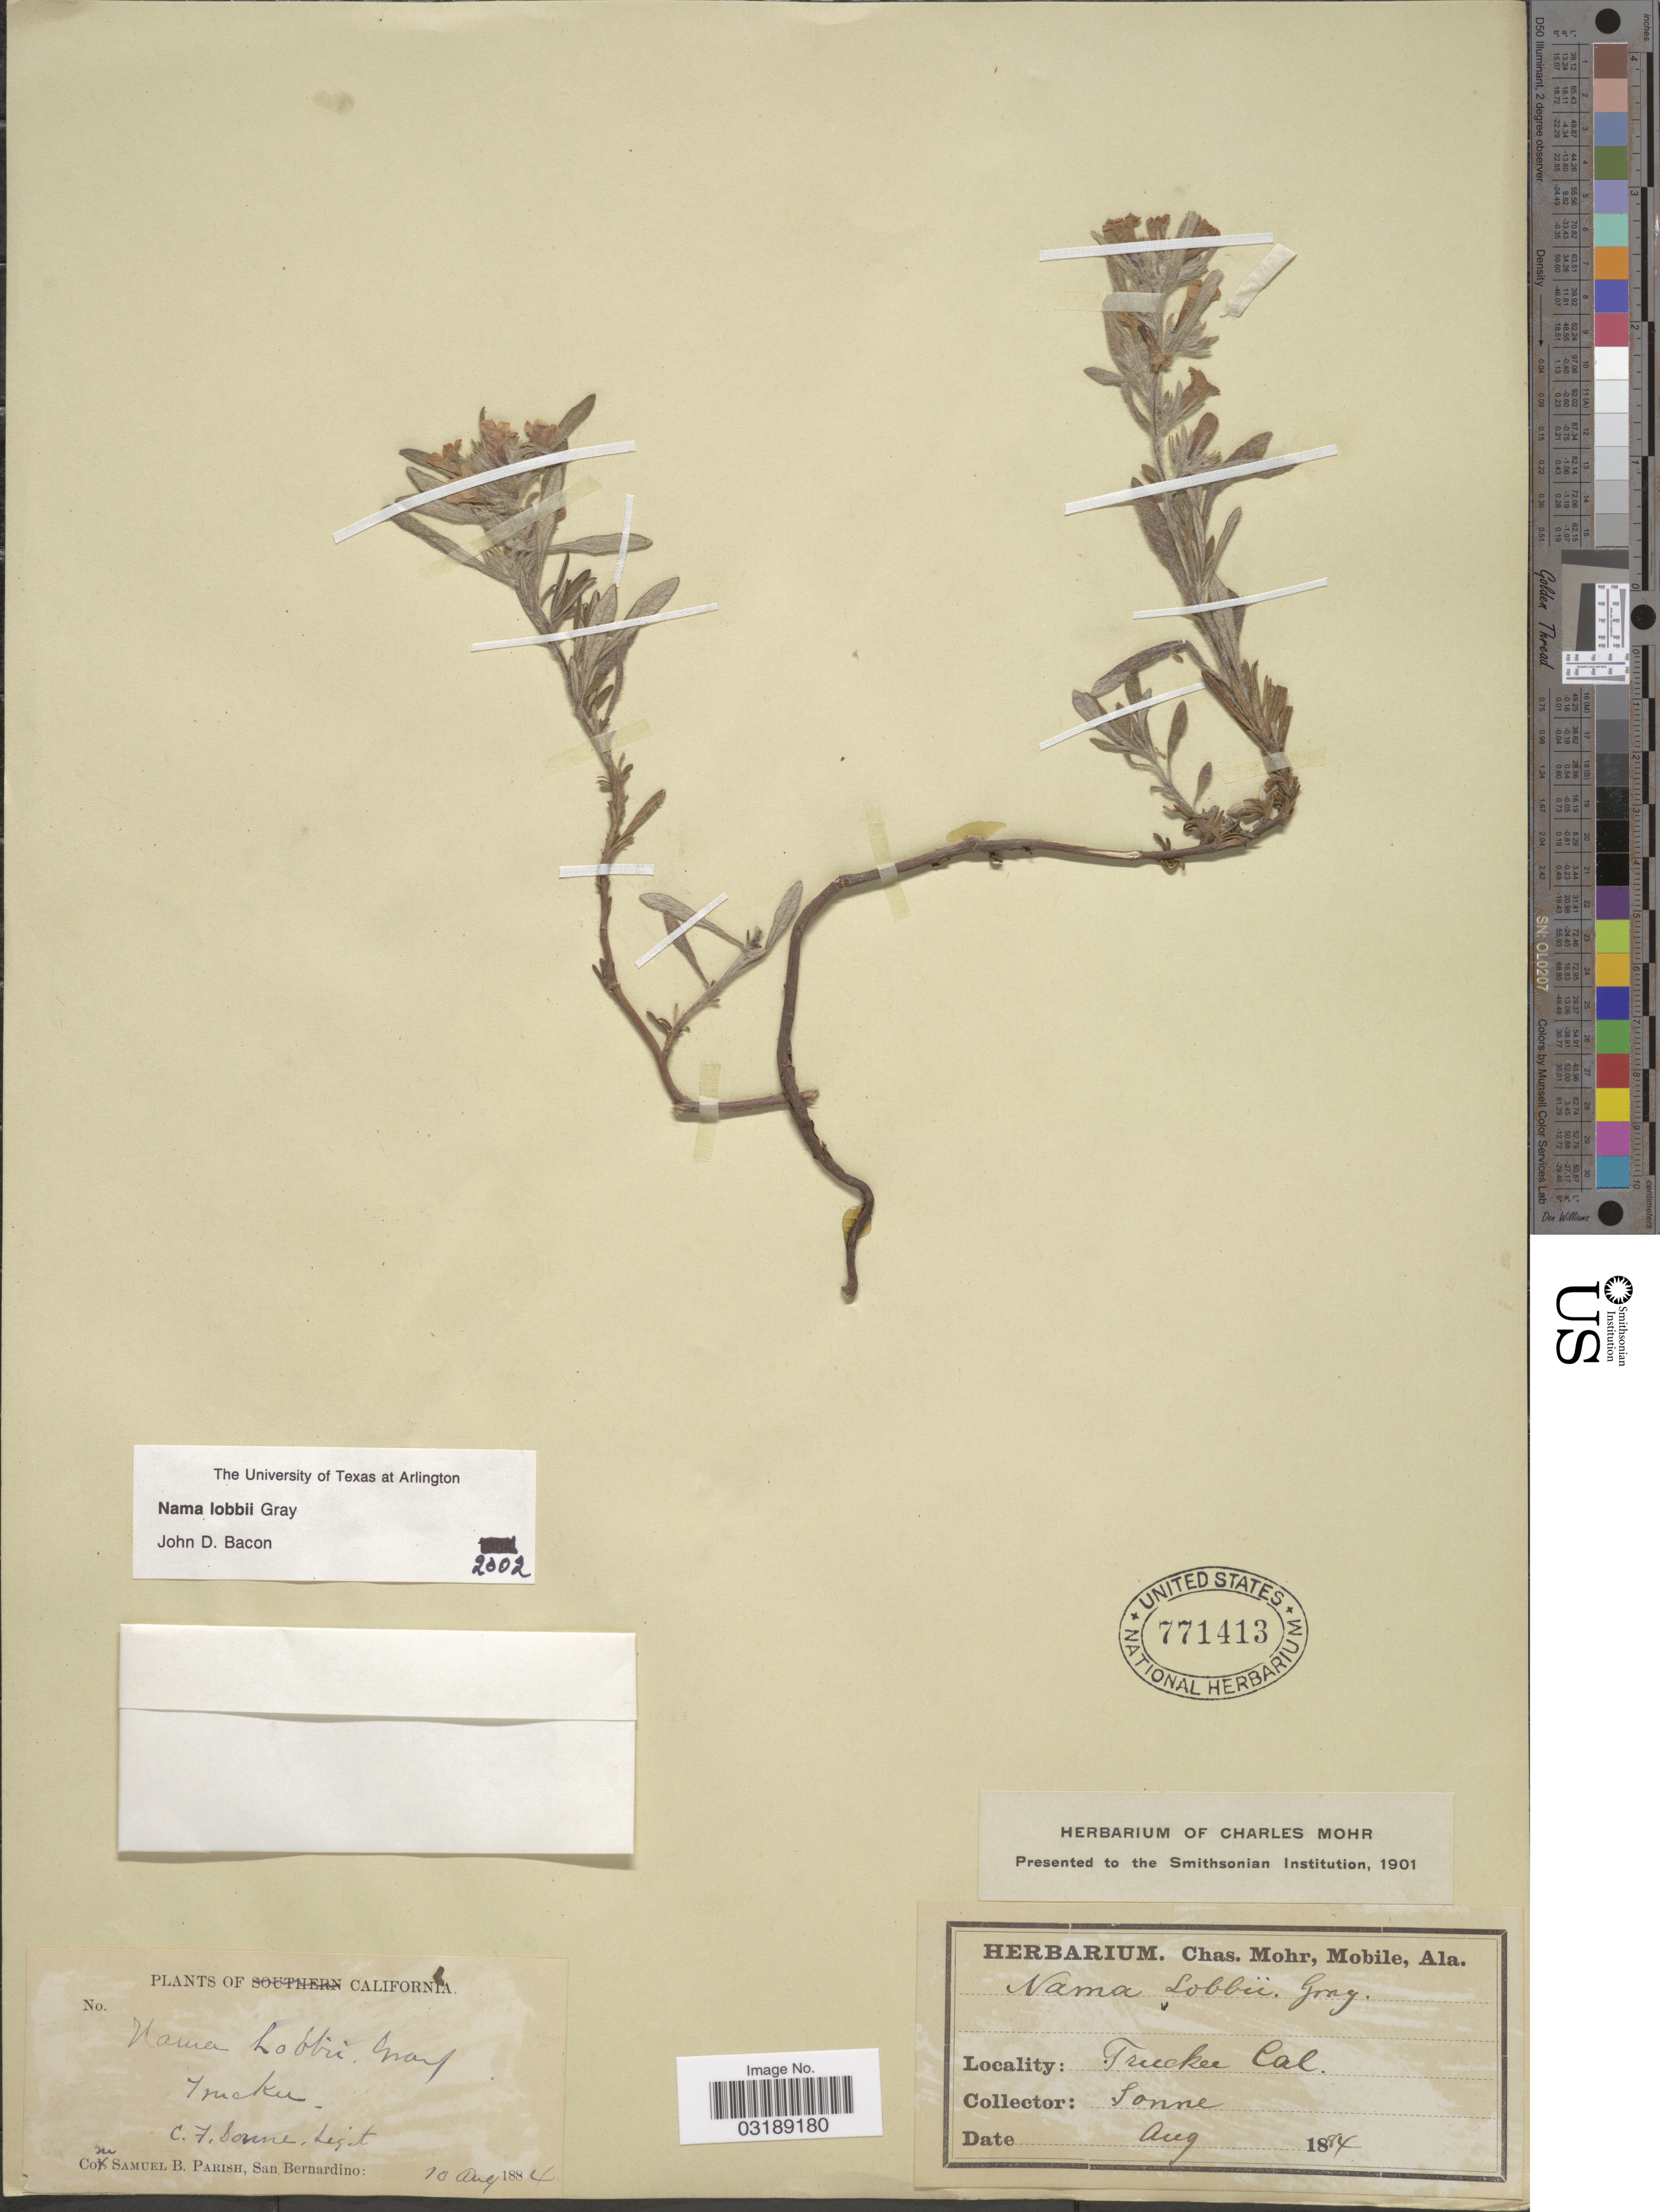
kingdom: Plantae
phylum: Tracheophyta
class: Magnoliopsida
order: Boraginales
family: Namaceae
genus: Nama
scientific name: Nama lobbii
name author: A. Gray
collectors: C. Sonne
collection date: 1884-08-10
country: United States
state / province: California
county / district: Nevada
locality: Truckee.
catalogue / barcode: US 771413